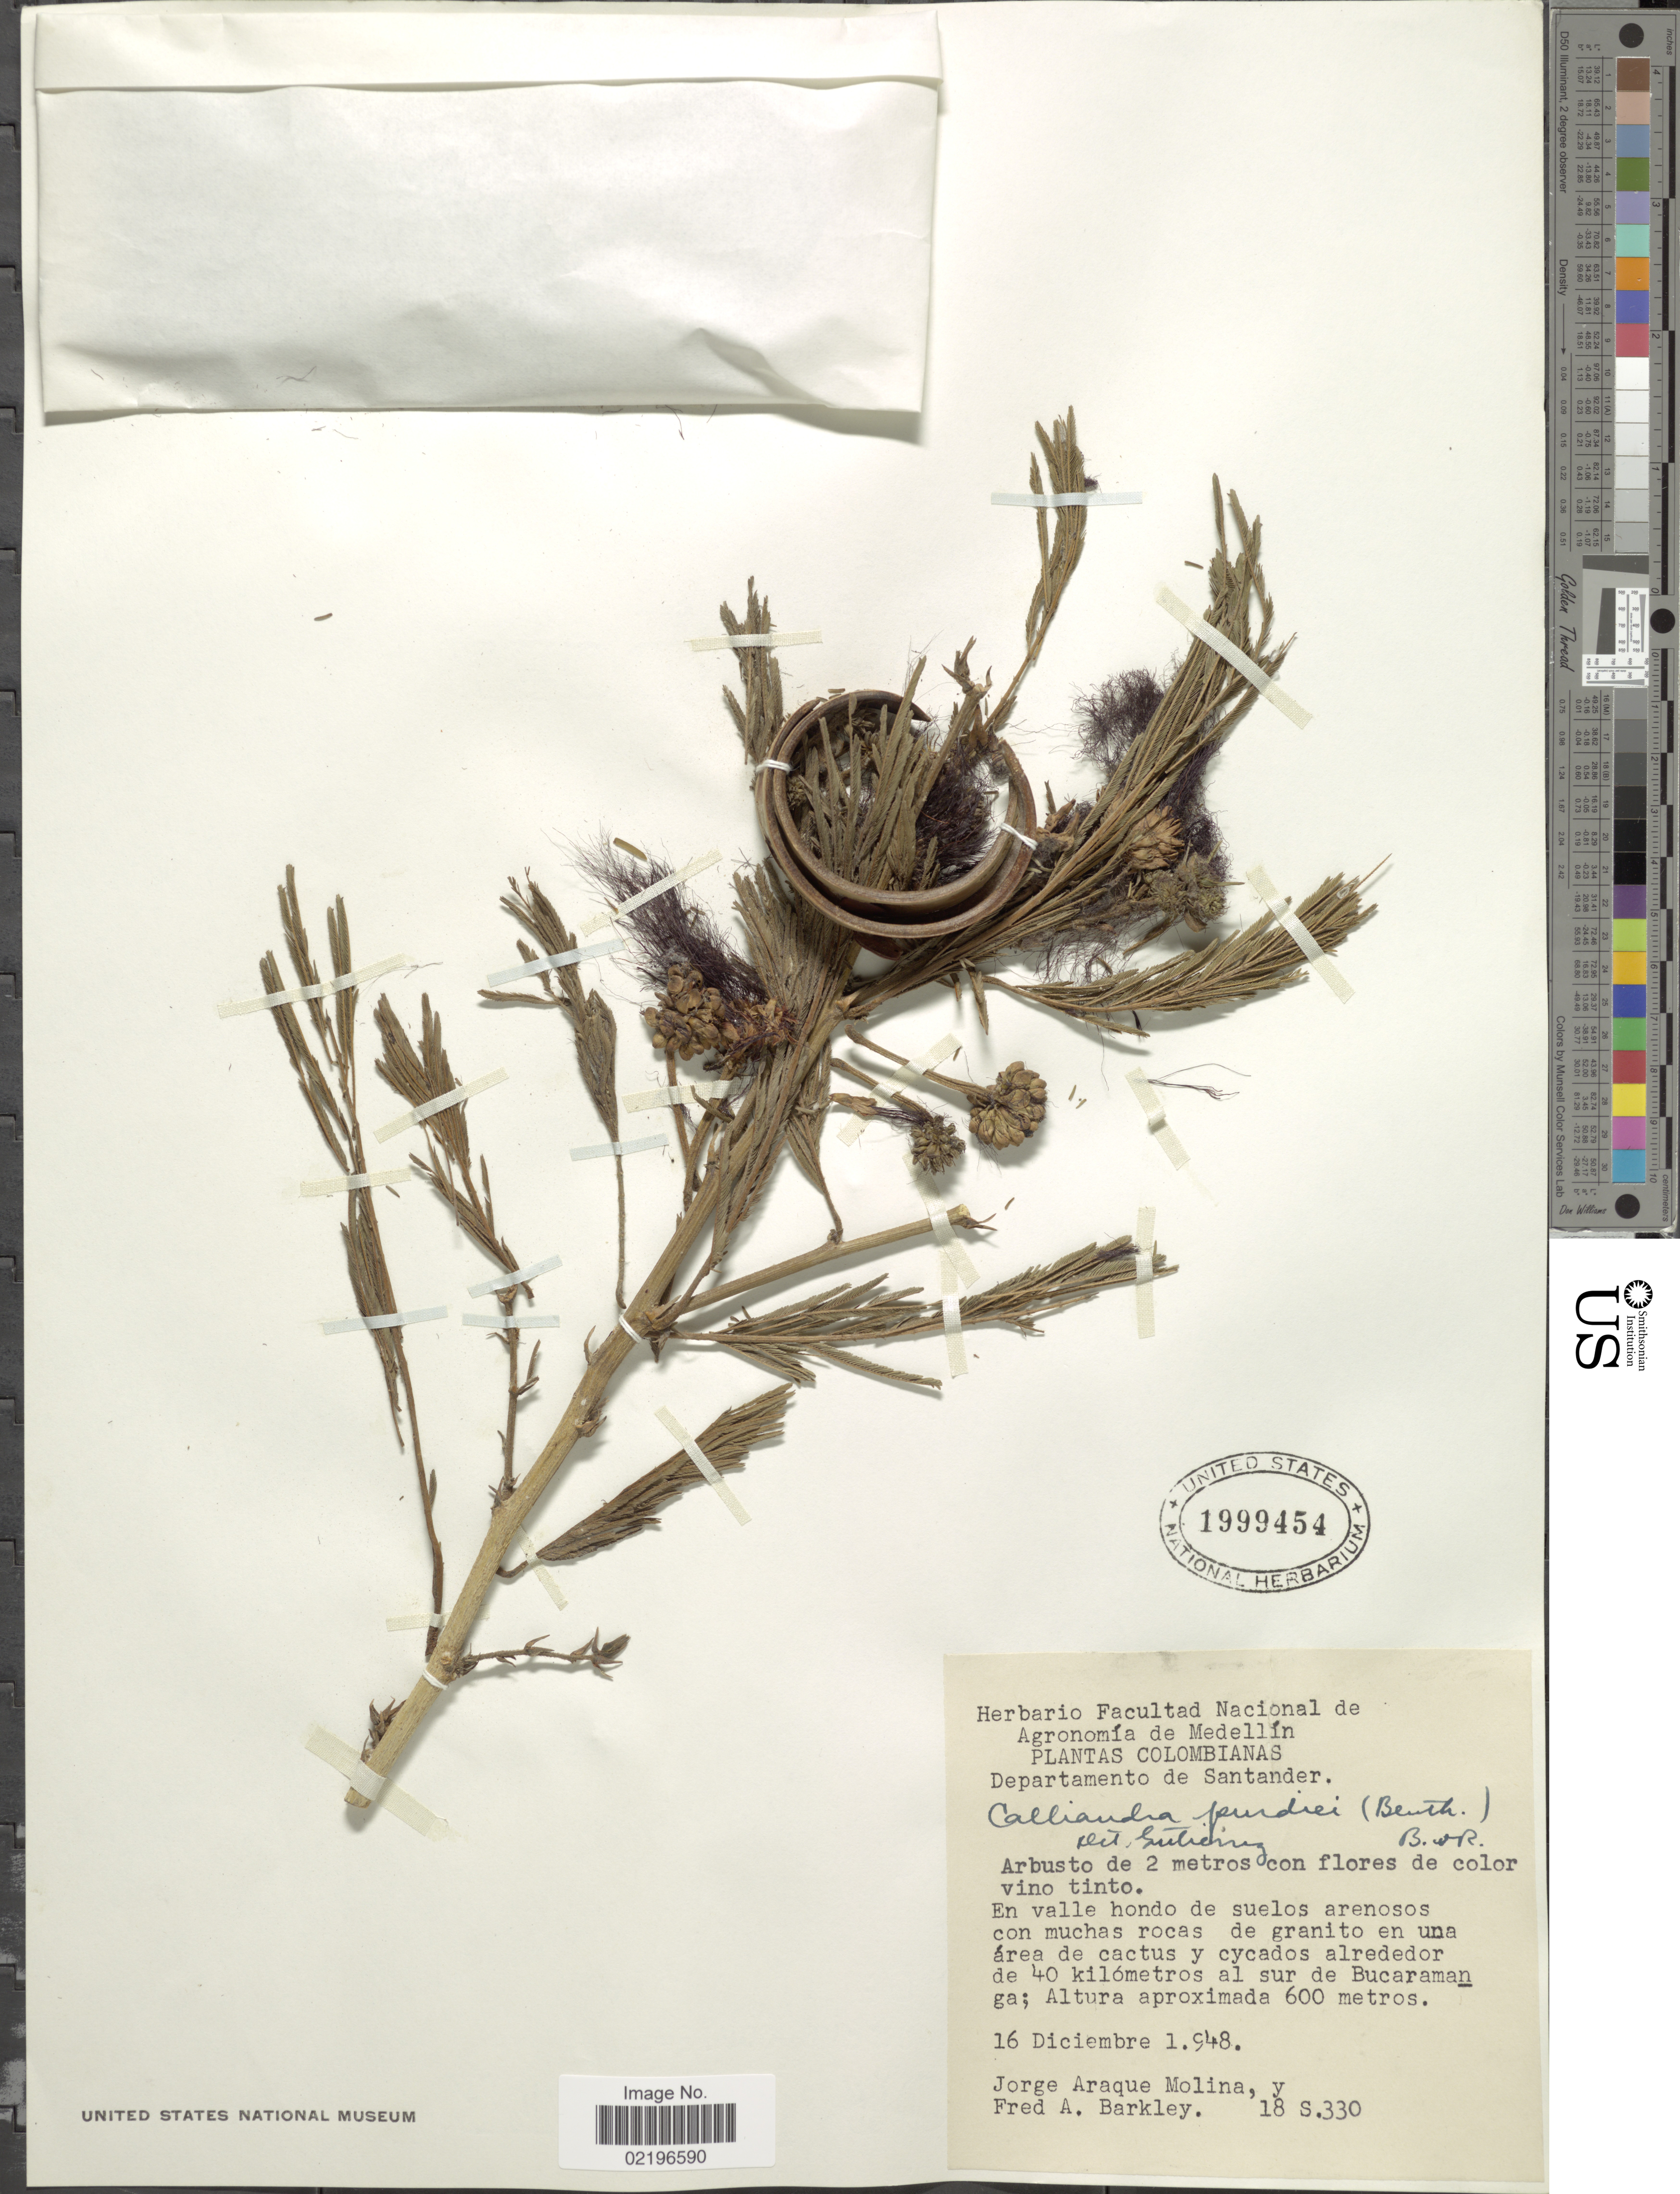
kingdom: Plantae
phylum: Tracheophyta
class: Magnoliopsida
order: Fabales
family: Fabaceae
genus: Calliandra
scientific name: Calliandra purdiaei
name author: Benth.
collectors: J. Araque Molina & F. A. Barkley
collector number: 18S330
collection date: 1948-12-16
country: Colombia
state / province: Santander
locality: Departamento de Santander. Una area de cactus y cycados alrededor de 40 kilometros al sur de Bucaramanga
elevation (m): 600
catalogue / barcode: US 1999454